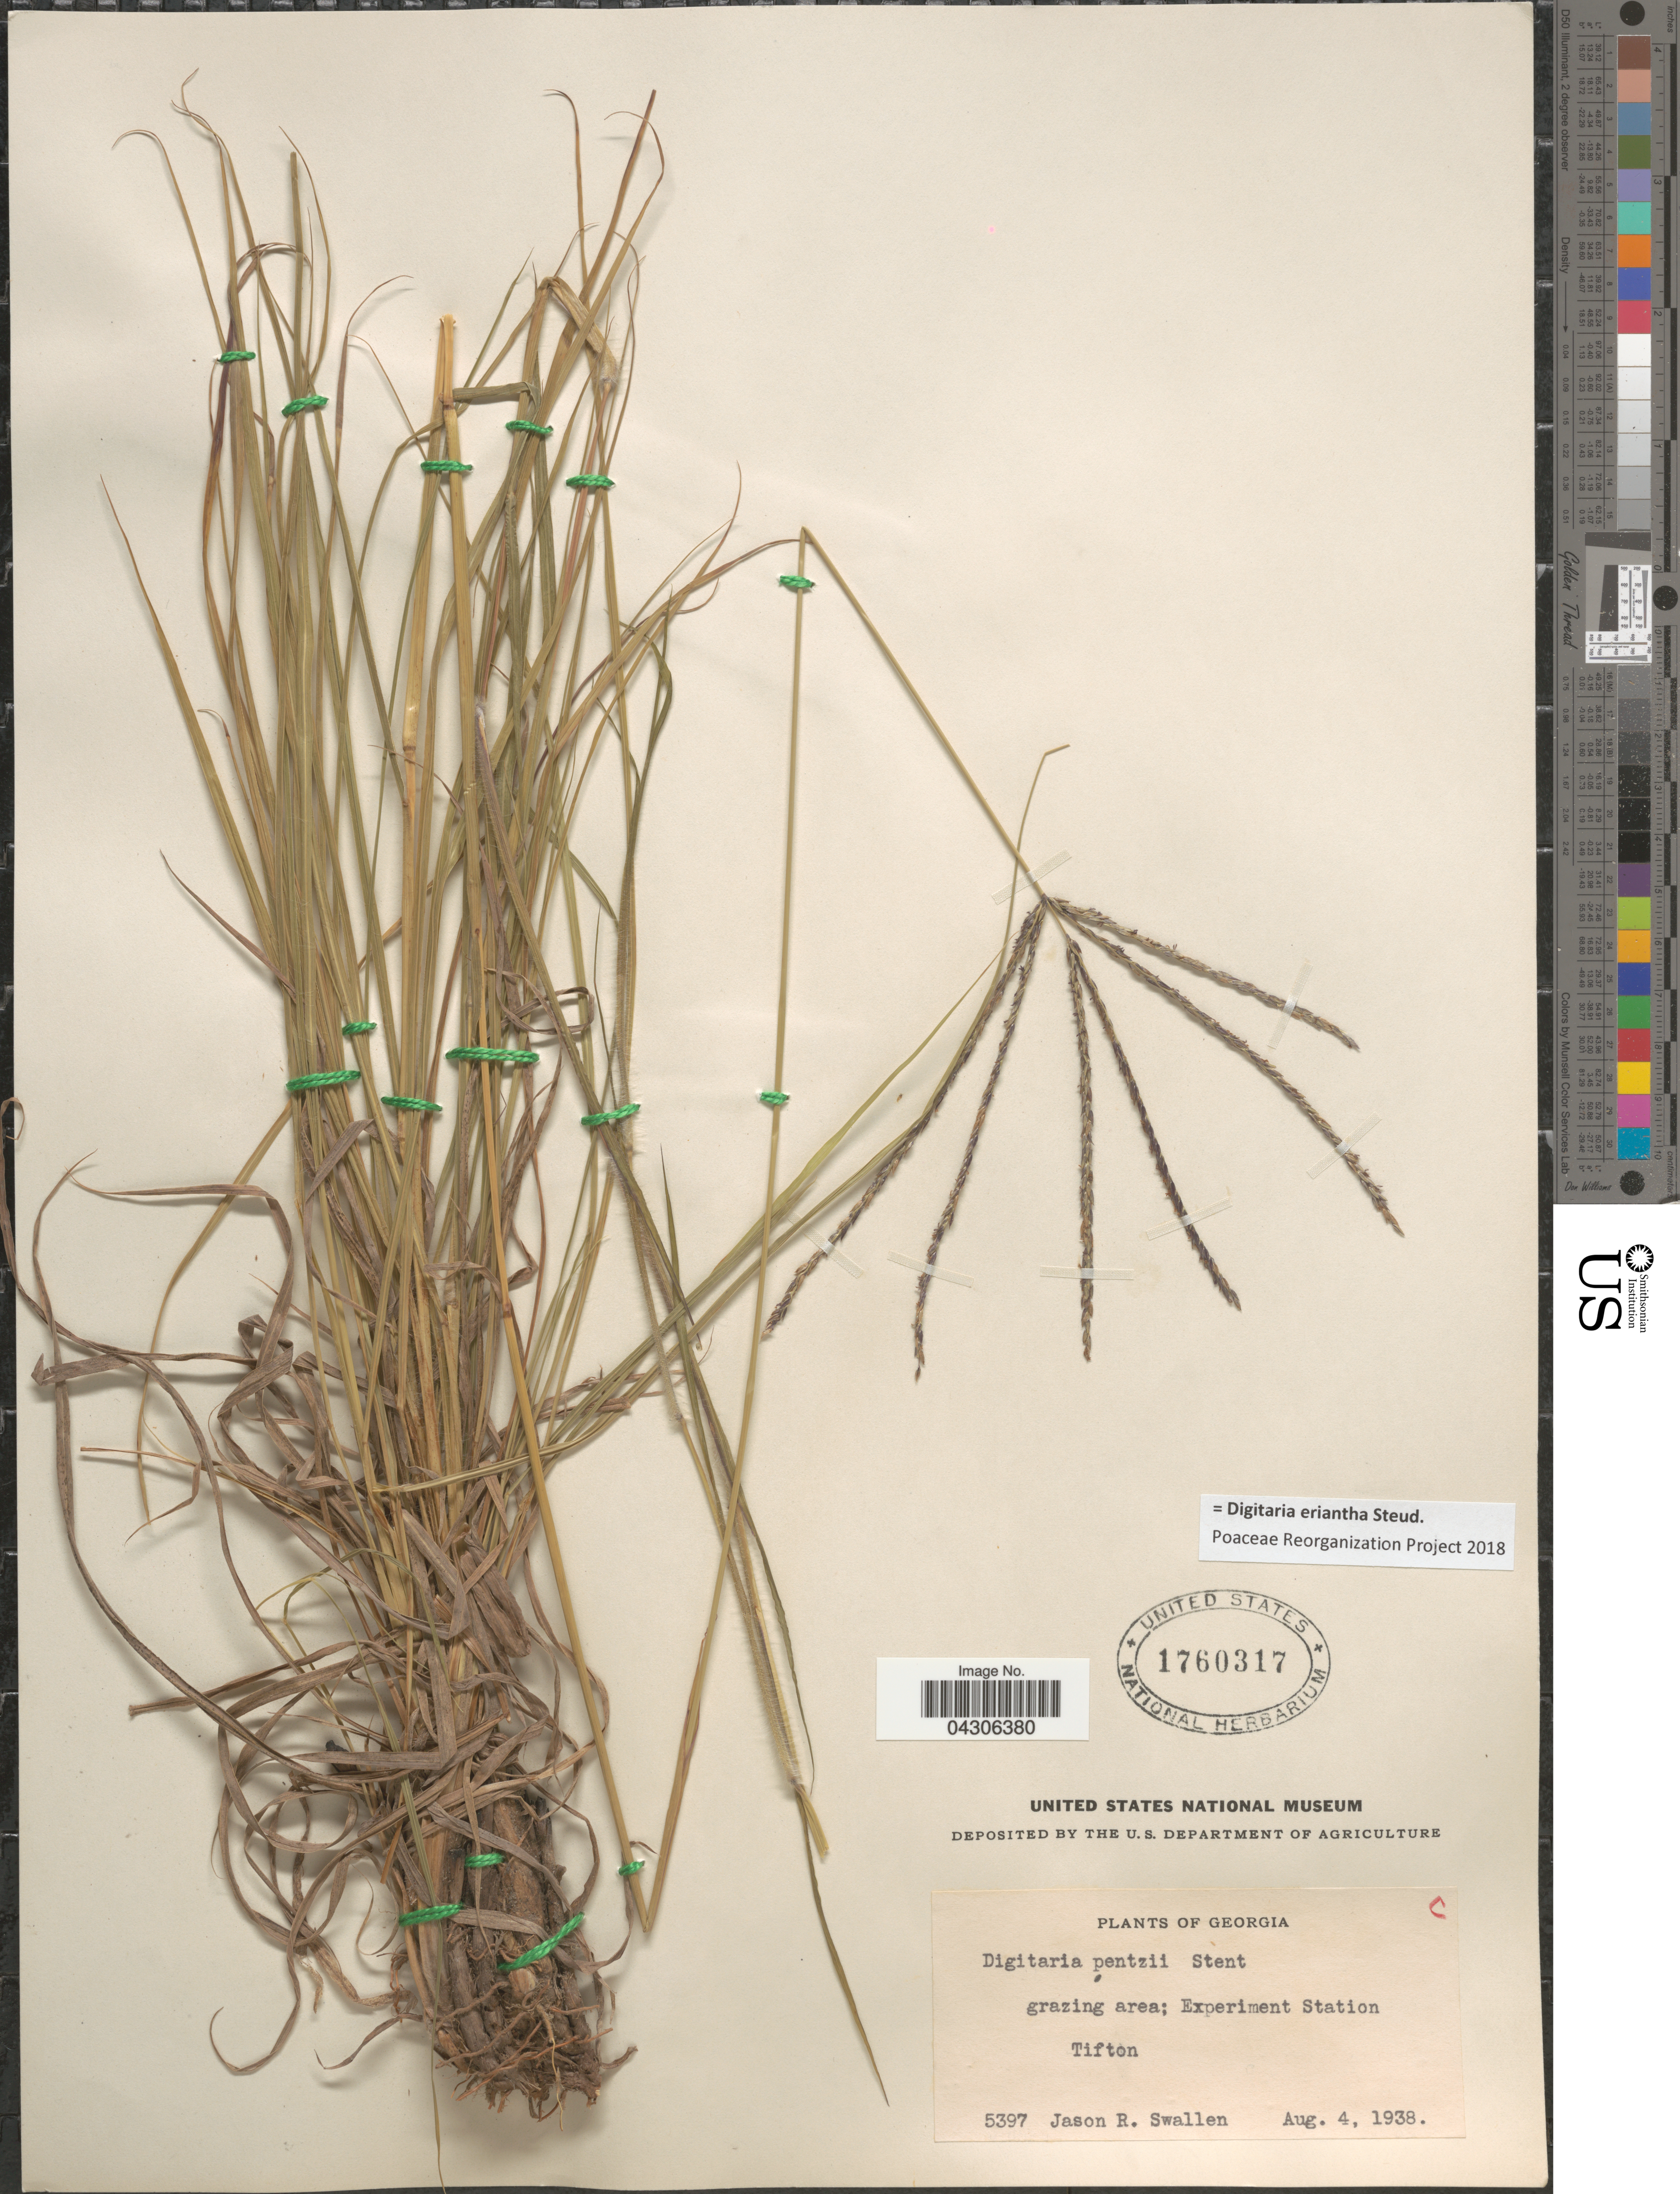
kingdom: Plantae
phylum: Tracheophyta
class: Liliopsida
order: Poales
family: Poaceae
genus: Digitaria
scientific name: Digitaria eriantha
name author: Steud.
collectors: J. R. Swallen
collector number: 5397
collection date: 1938-08-04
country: United States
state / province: Georgia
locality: Grazing area; Experiment Station. Tifton.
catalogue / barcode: US 1760317